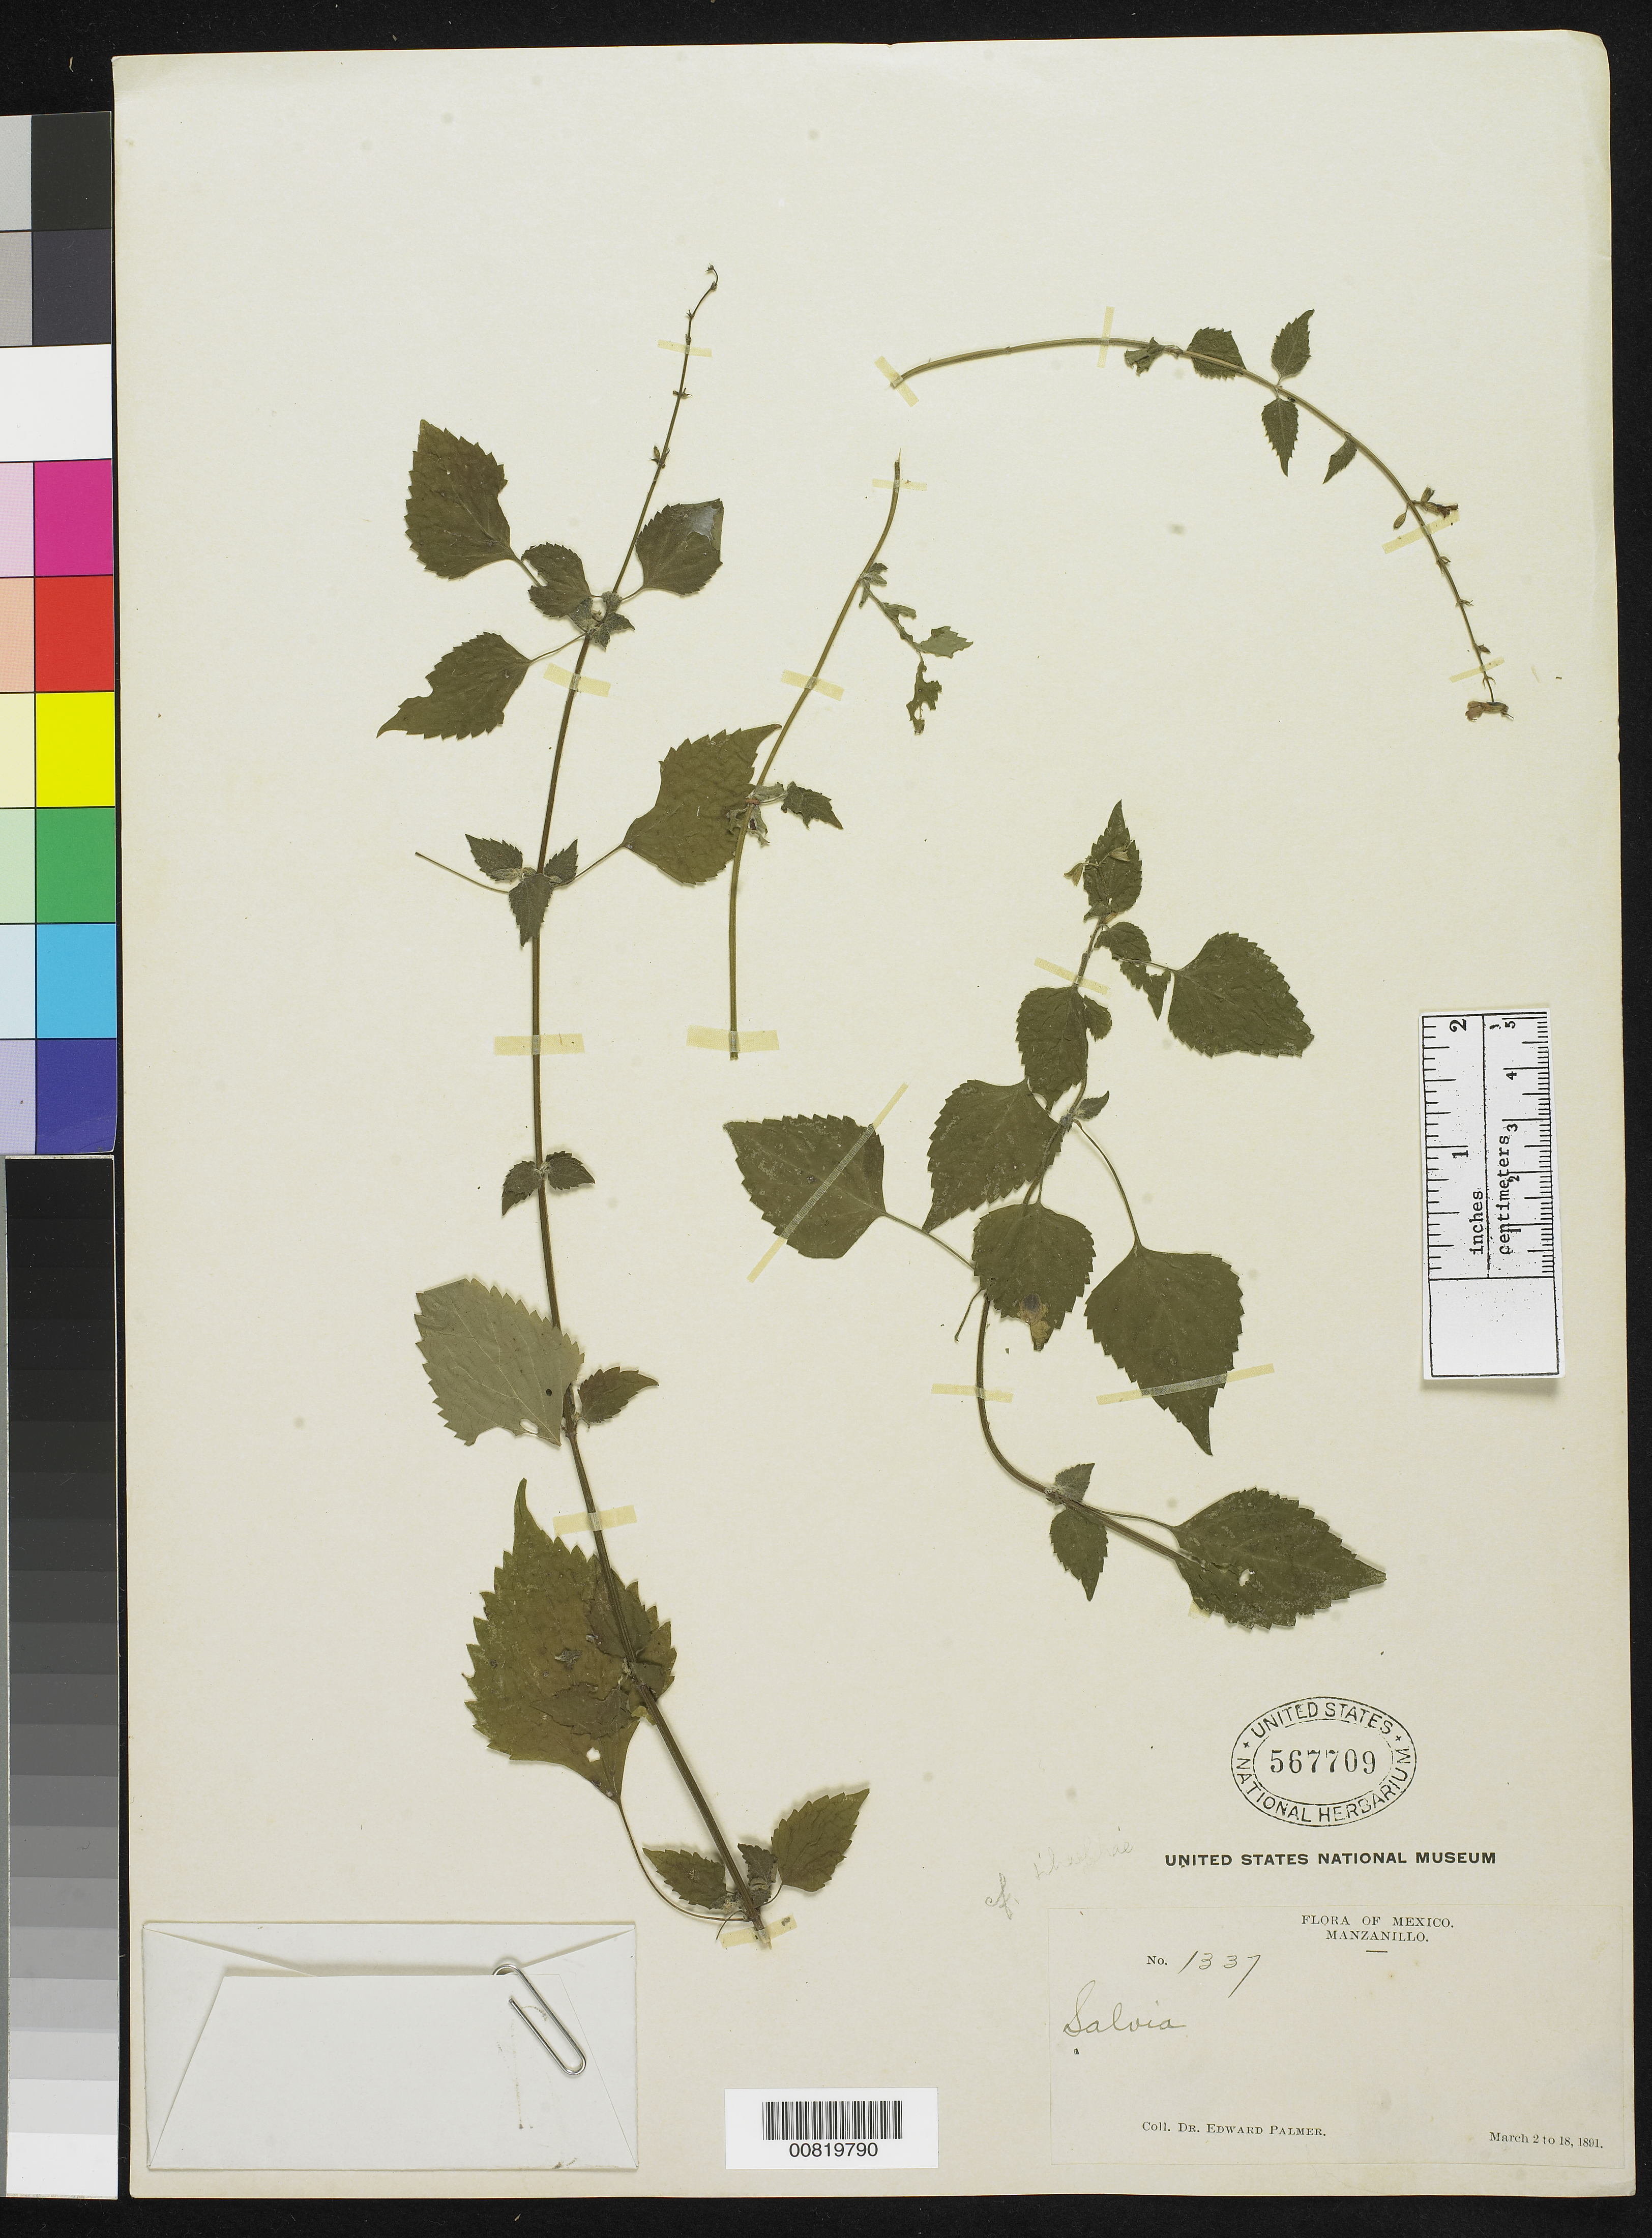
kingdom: Plantae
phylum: Tracheophyta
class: Magnoliopsida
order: Lamiales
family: Lamiaceae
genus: Salvia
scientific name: Salvia thormannii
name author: Urb.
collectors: E. Palmer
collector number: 1337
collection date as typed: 02 Mar 1891 to 18 Mar 1891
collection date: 1891-03-02/1891-03-18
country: Mexico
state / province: Colima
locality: Manzanillo, Colima.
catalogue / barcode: US 567709